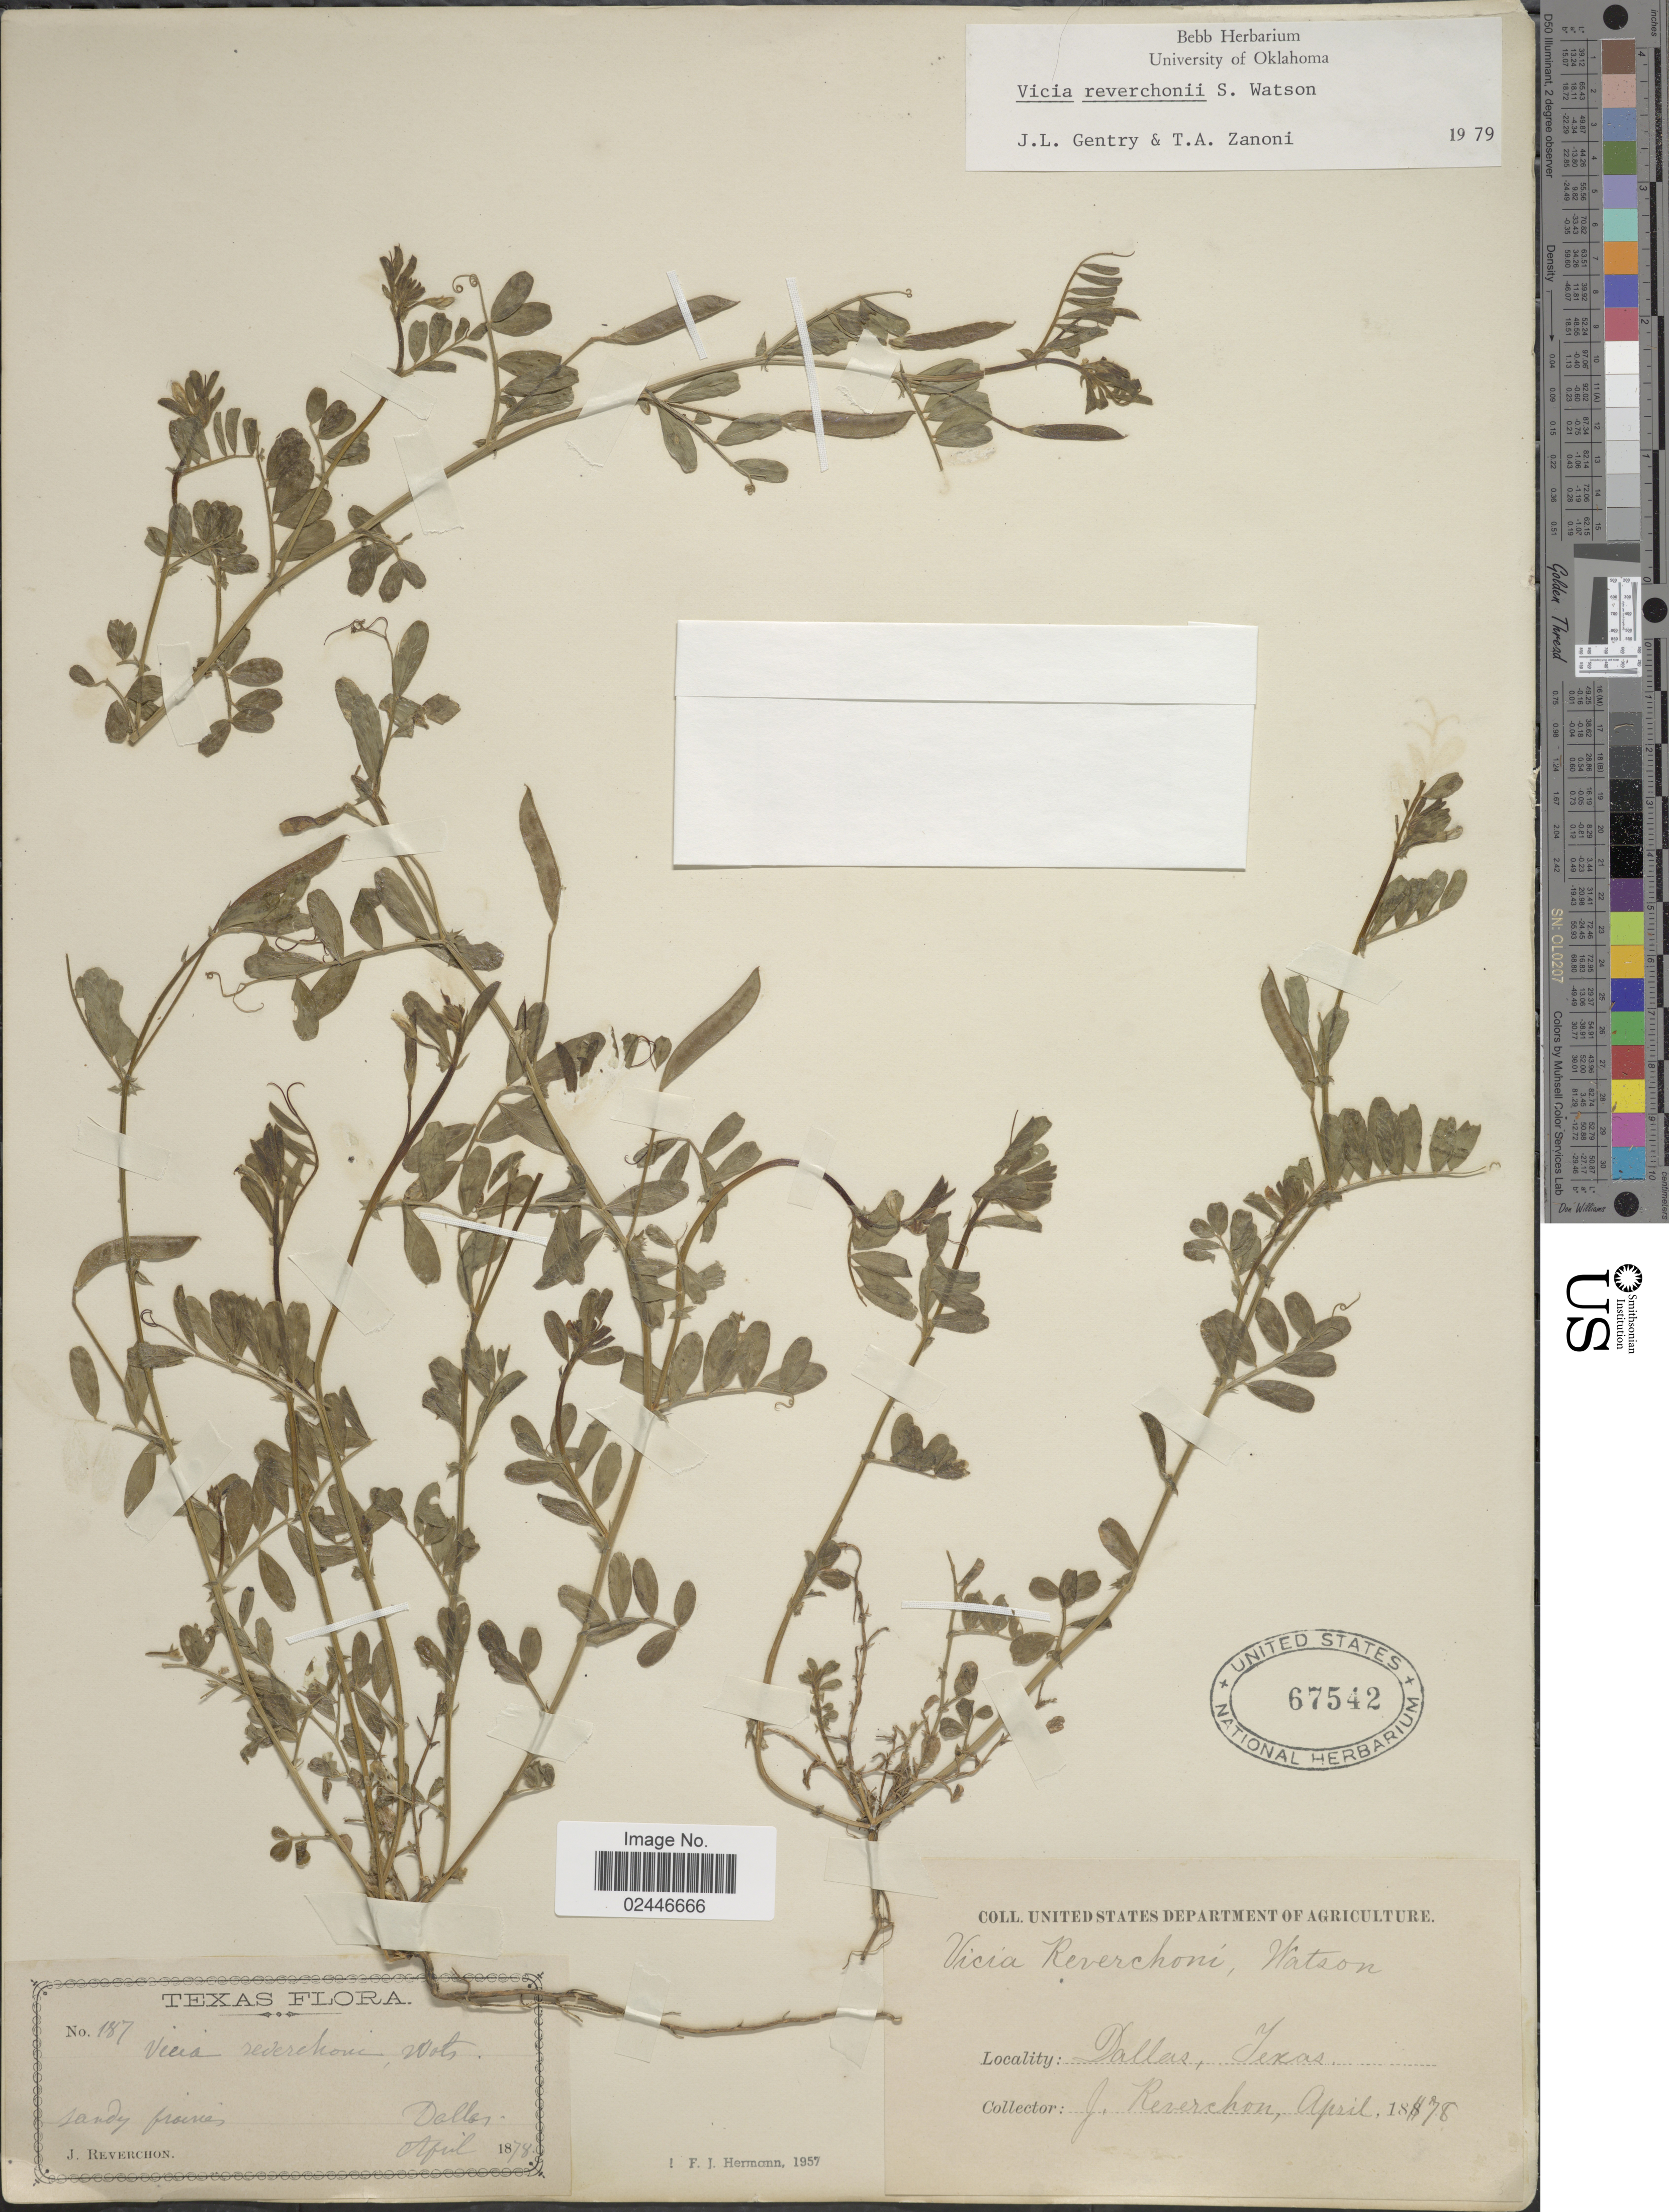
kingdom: Plantae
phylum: Tracheophyta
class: Magnoliopsida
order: Fabales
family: Fabaceae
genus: Vicia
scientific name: Vicia reverchonii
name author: S. Watson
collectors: J. Reverchon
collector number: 187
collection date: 1878-04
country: United States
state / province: Texas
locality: Dallas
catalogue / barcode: US 67542